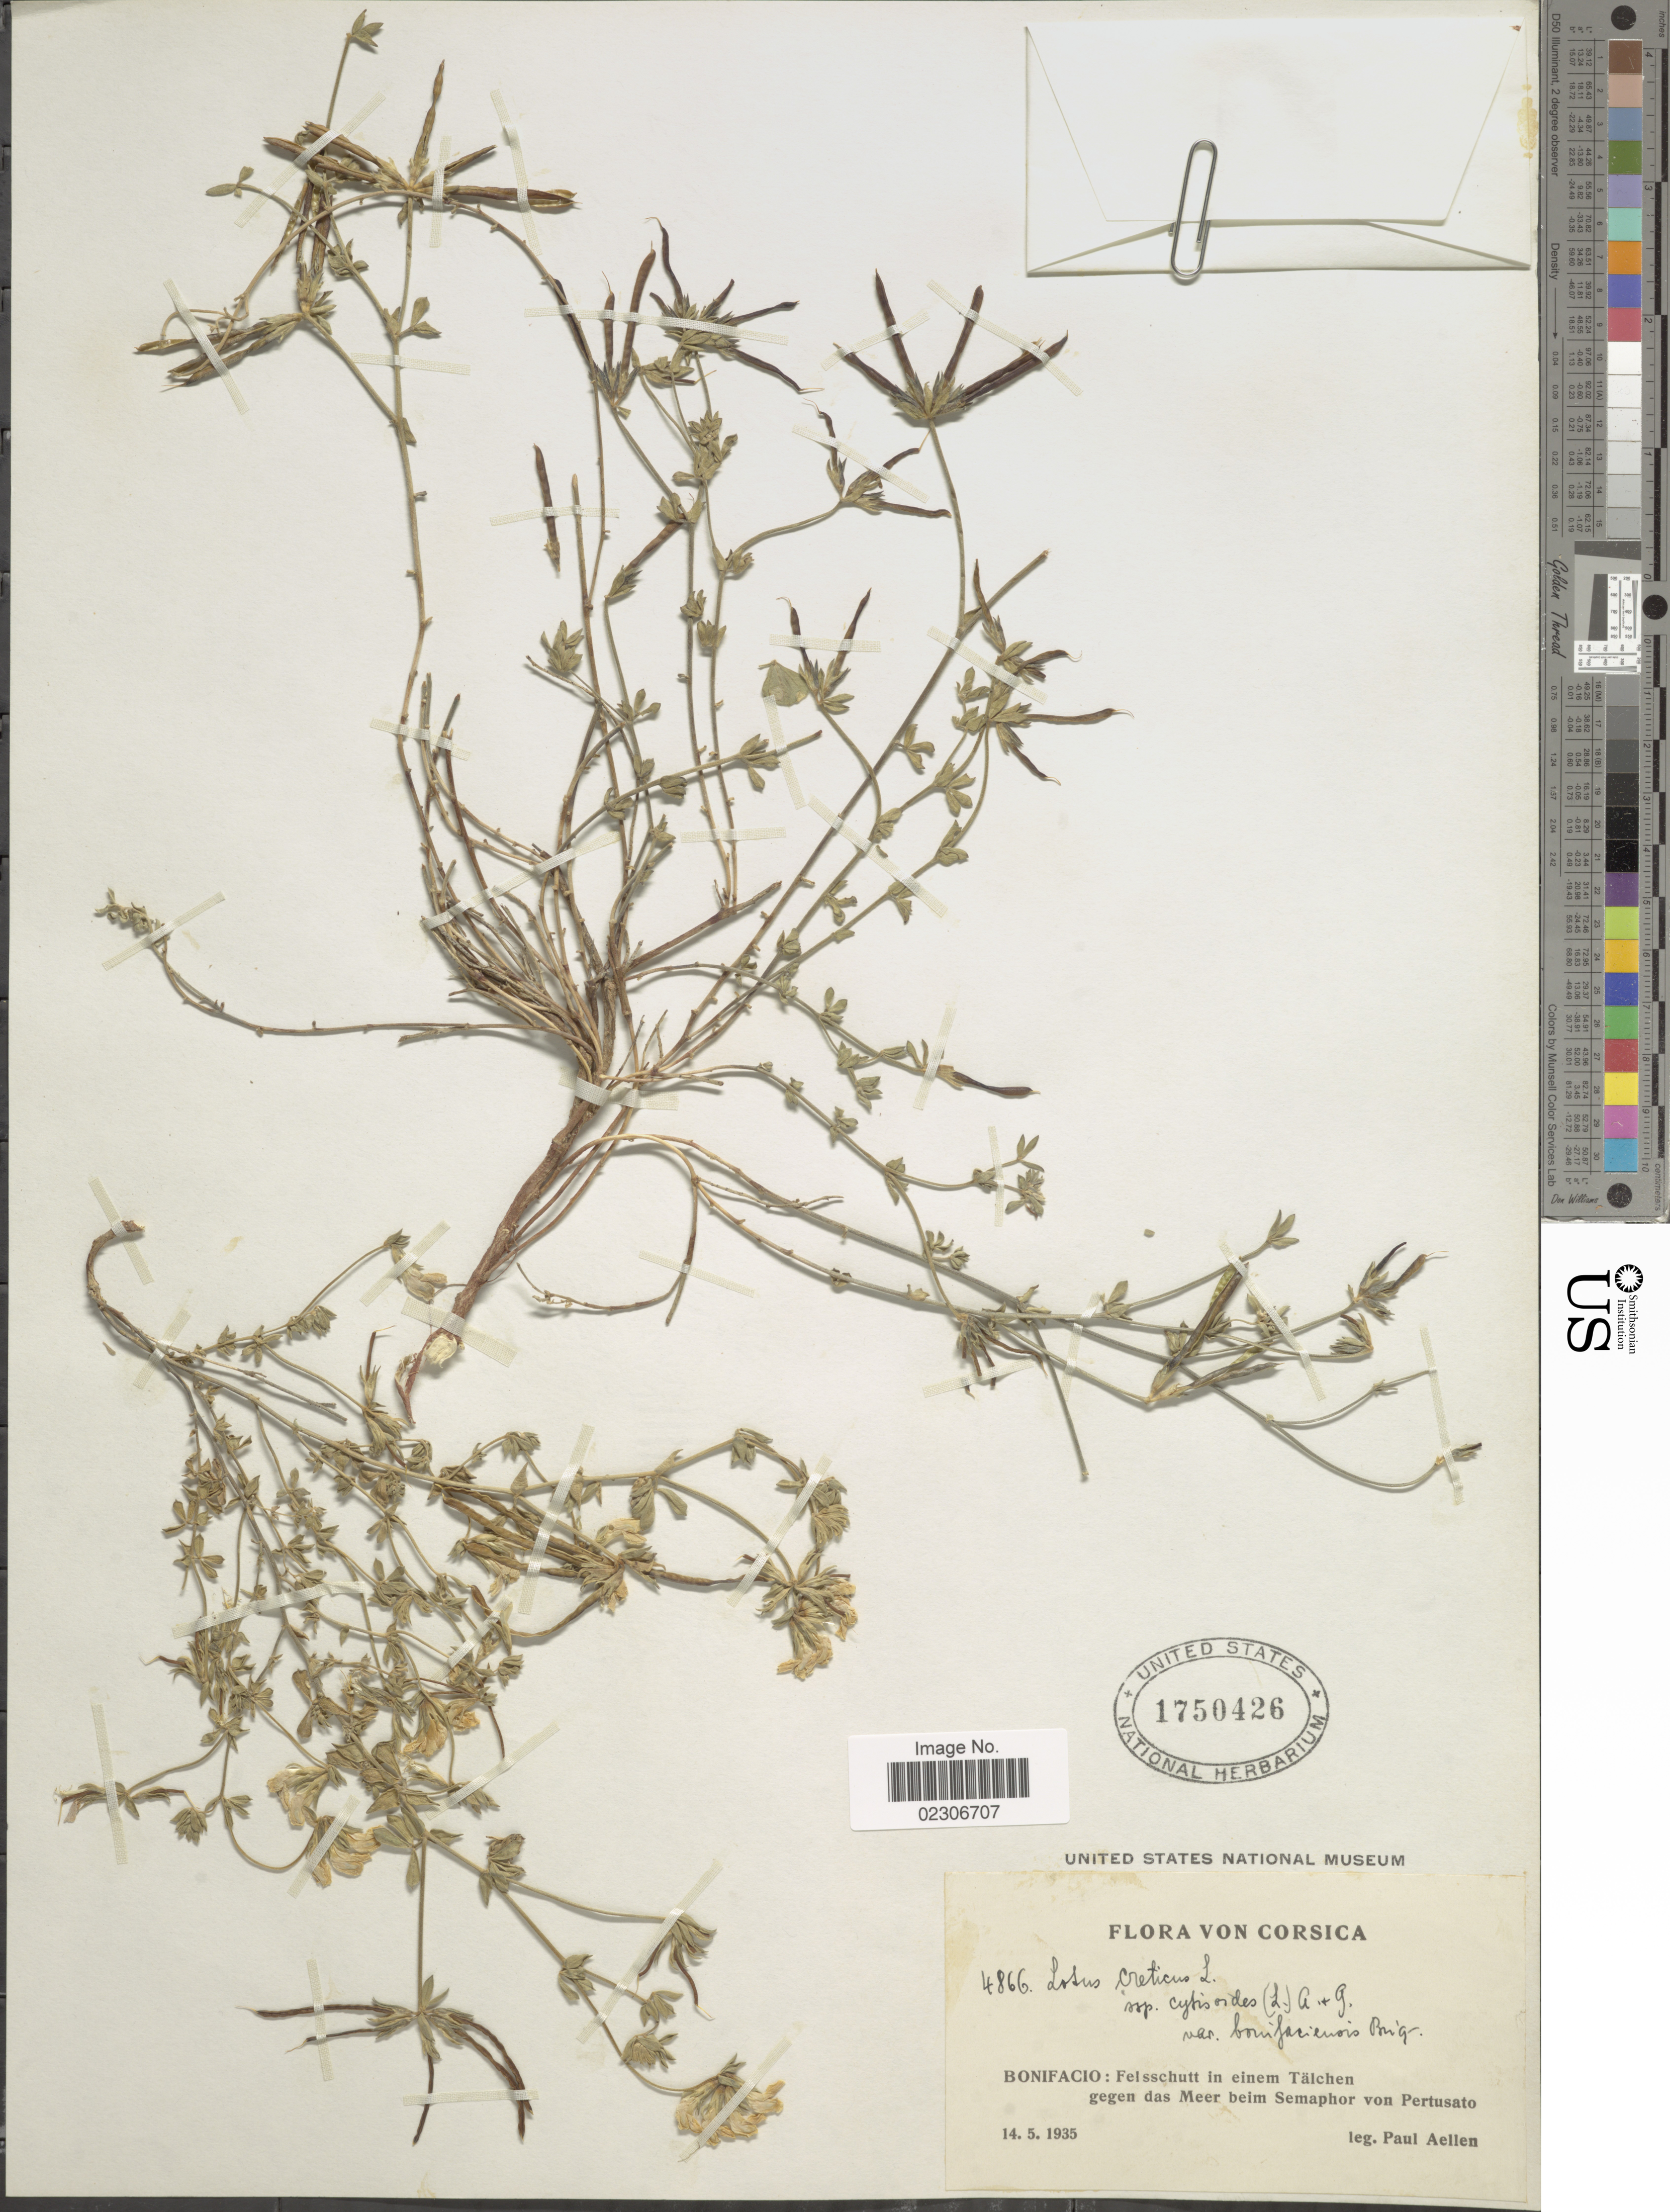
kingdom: Plantae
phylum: Tracheophyta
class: Magnoliopsida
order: Fabales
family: Fabaceae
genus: Lotus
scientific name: Lotus creticus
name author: L.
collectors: P. Aellen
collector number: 4866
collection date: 1935-05-14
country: France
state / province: Corsica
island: Corse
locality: Corsica, Bonifacio: Felsschutt in einem Talchen gegen das Meer beim Semaphor von Pertusato.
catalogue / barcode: US 1750426